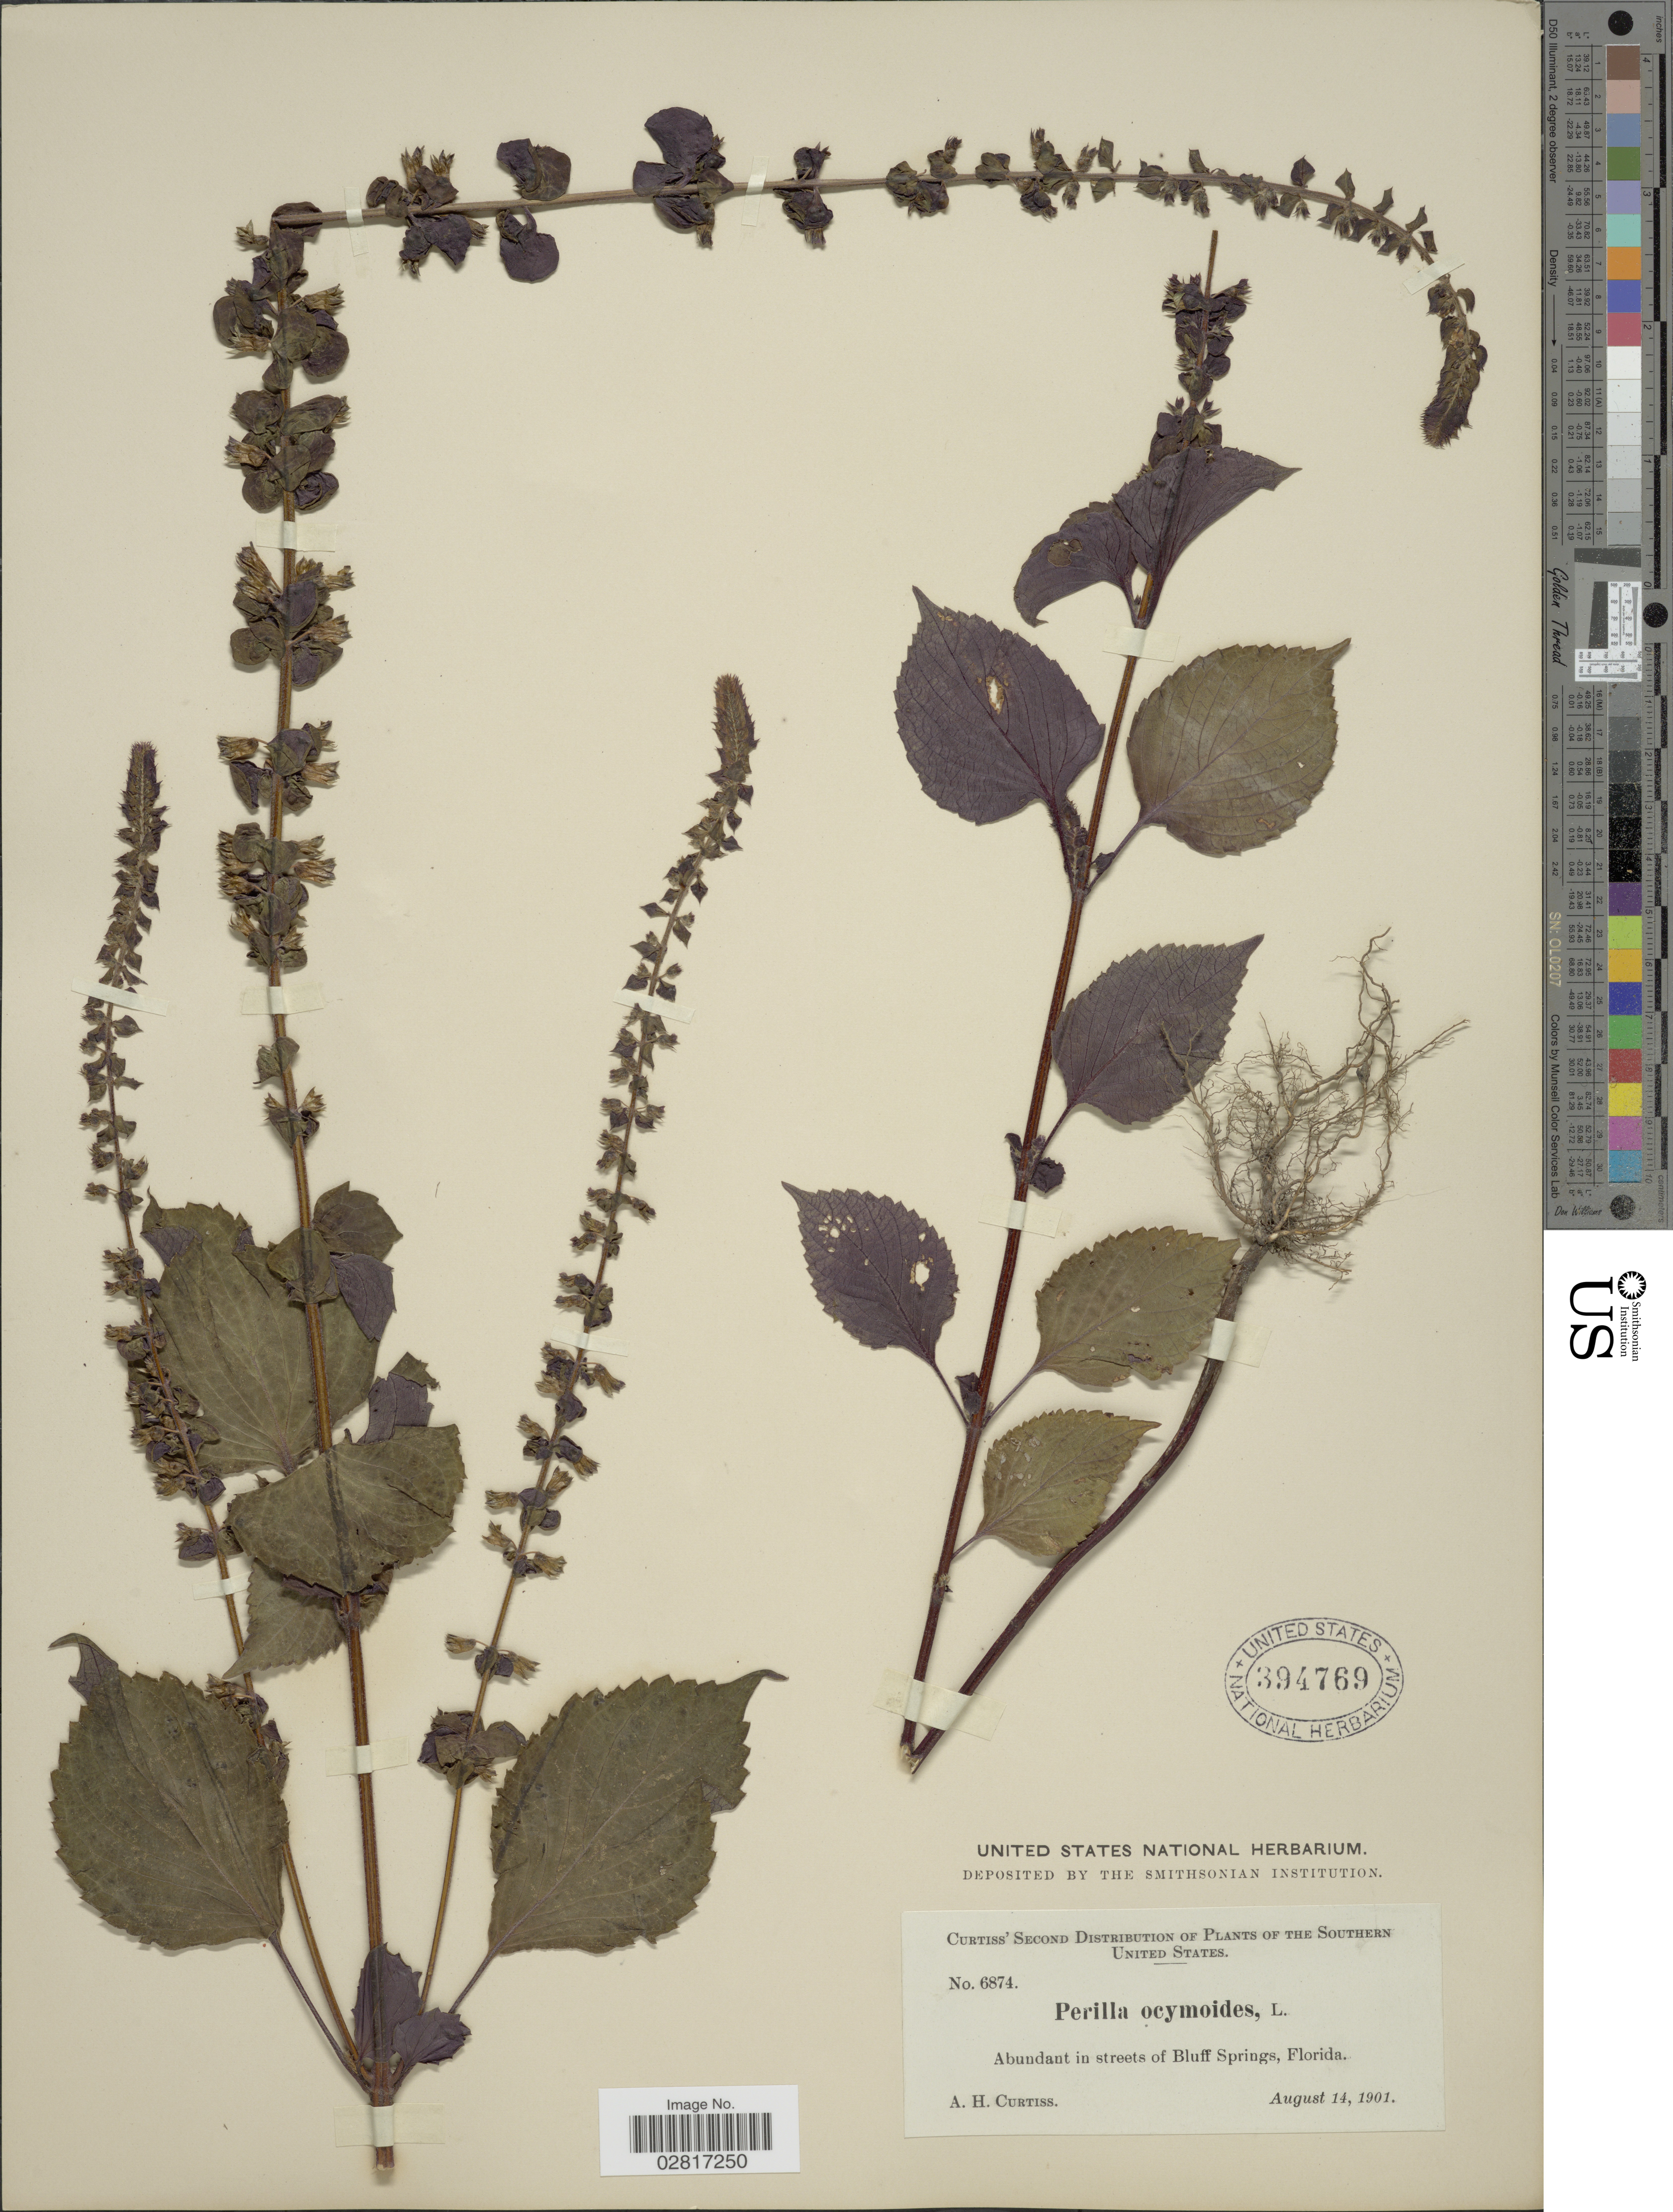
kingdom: Plantae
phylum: Tracheophyta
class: Magnoliopsida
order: Lamiales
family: Lamiaceae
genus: Perilla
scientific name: Perilla frutescens var. crispa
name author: (Thunb.) H. Deane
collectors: A. H. Curtiss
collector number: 6874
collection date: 1901-08-14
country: United States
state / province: Florida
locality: Southern United States, Bluff Springs.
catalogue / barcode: US 394769